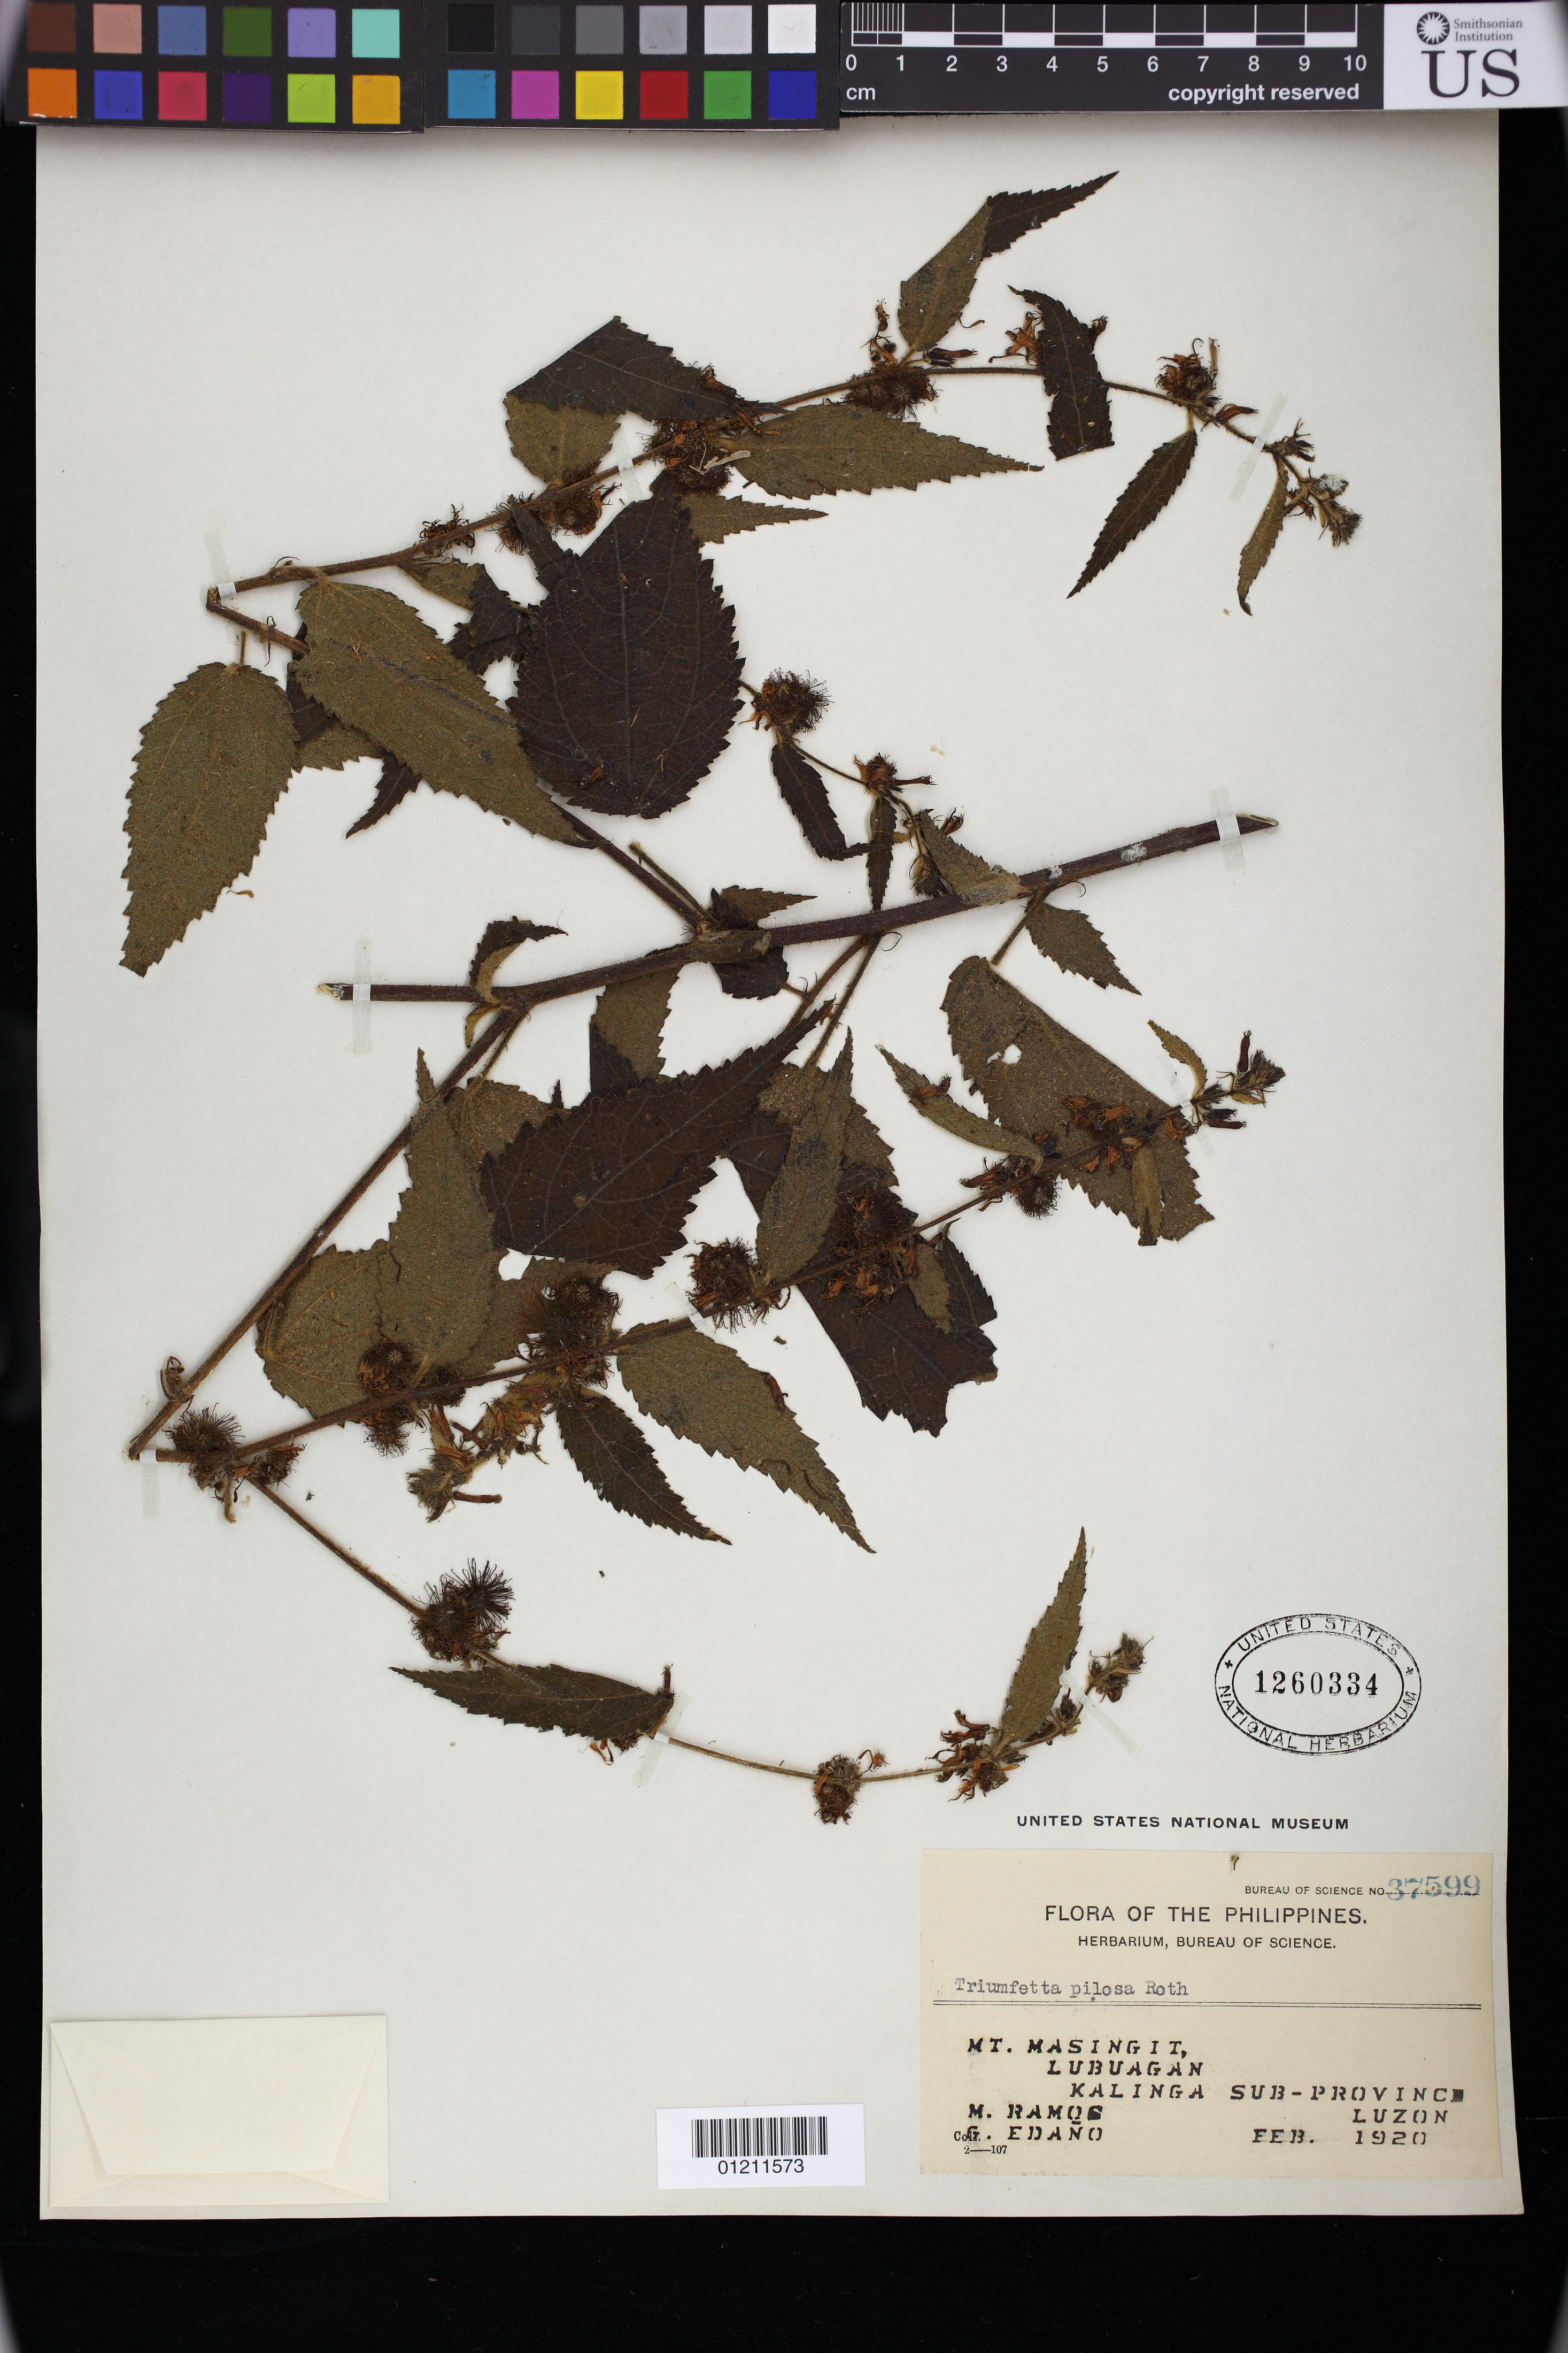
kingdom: Plantae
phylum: Tracheophyta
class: Magnoliopsida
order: Malvales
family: Malvaceae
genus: Triumfetta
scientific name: Triumfetta pilosa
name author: Roth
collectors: M. Ramos & G. E. Edaño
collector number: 37599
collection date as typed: Feb 1920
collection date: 1920-02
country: Philippines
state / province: Cordillera (Administrative Region)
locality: Mt. Masingit, Lubuagan, Kalinga Sub-province, Luzon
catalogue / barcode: US 1260334